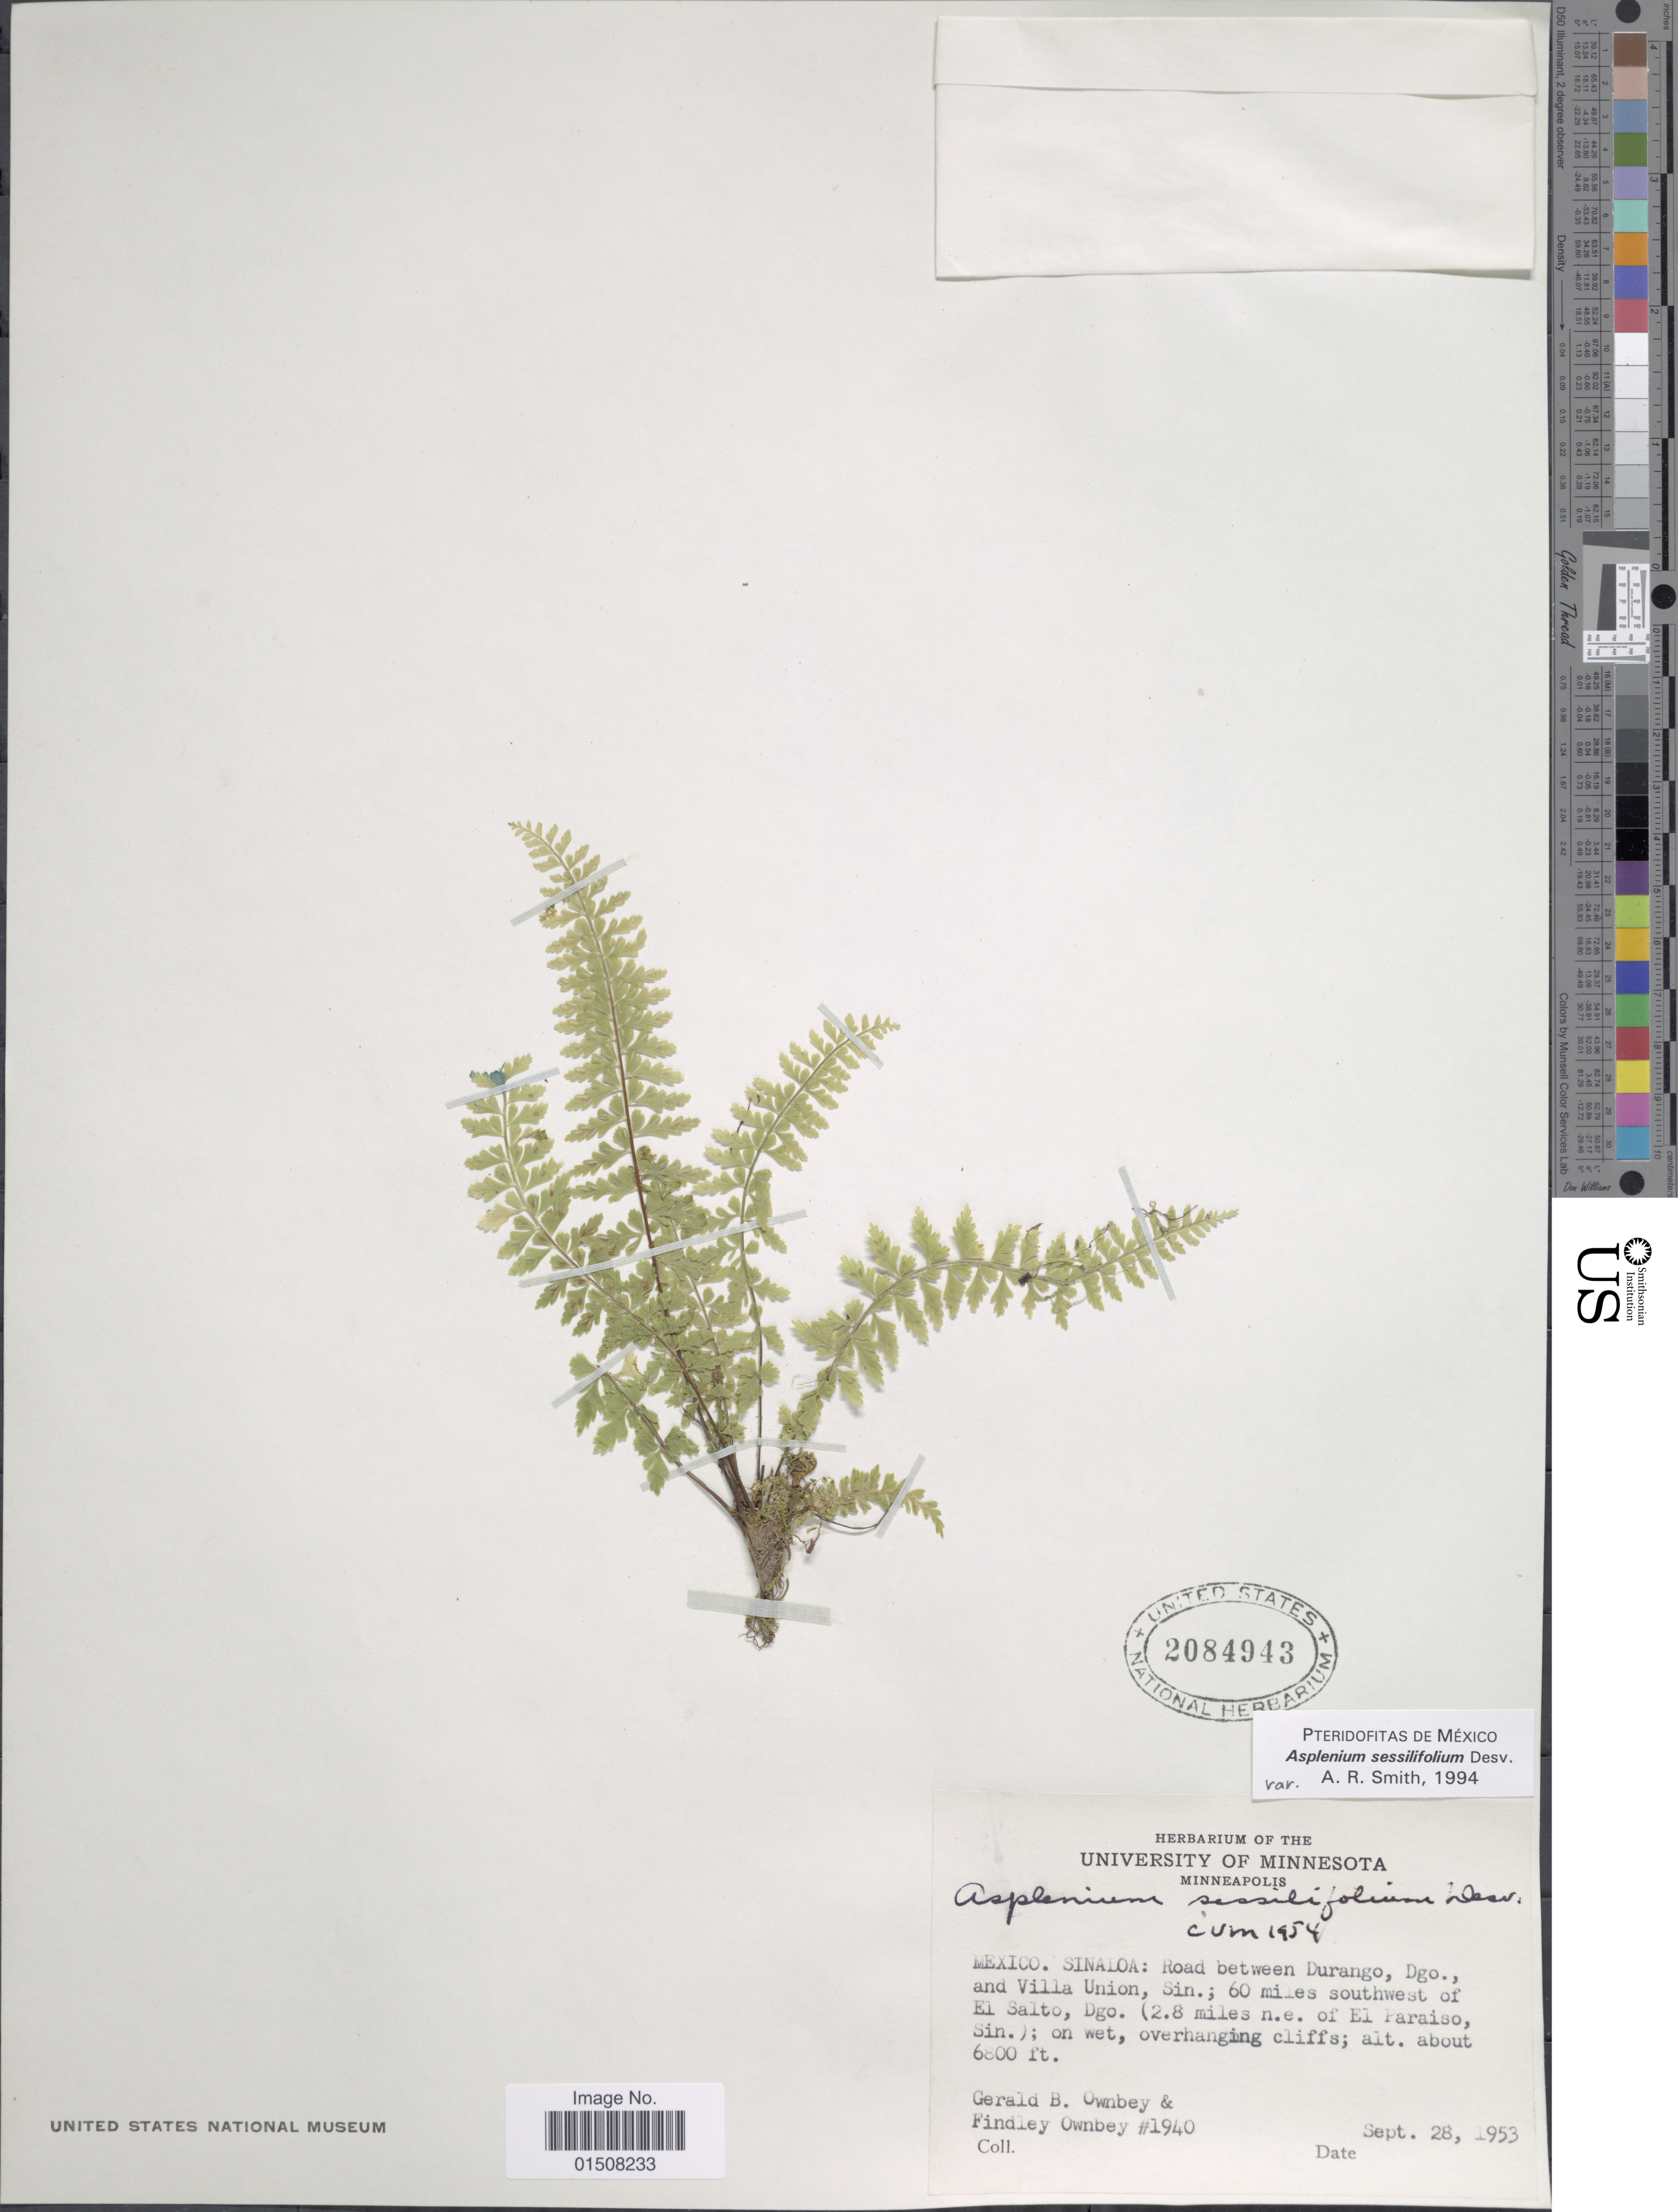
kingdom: Plantae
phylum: Tracheophyta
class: Polypodiopsida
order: Polypodiales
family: Aspleniaceae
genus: Asplenium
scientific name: Asplenium sessilifolium var. occidentale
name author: A.R. Sm.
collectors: G. B. Ownbey & F. Ownbey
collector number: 1940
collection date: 1953-08-29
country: Mexico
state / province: Sinaloa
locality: Road between Durango, Dgo., and Villa Union, Sin.; 60 miles southwest of El Salto, Dgo. (2.8 miles n.e. of El Parasaiso, Sin)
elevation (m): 2073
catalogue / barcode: US 2084943